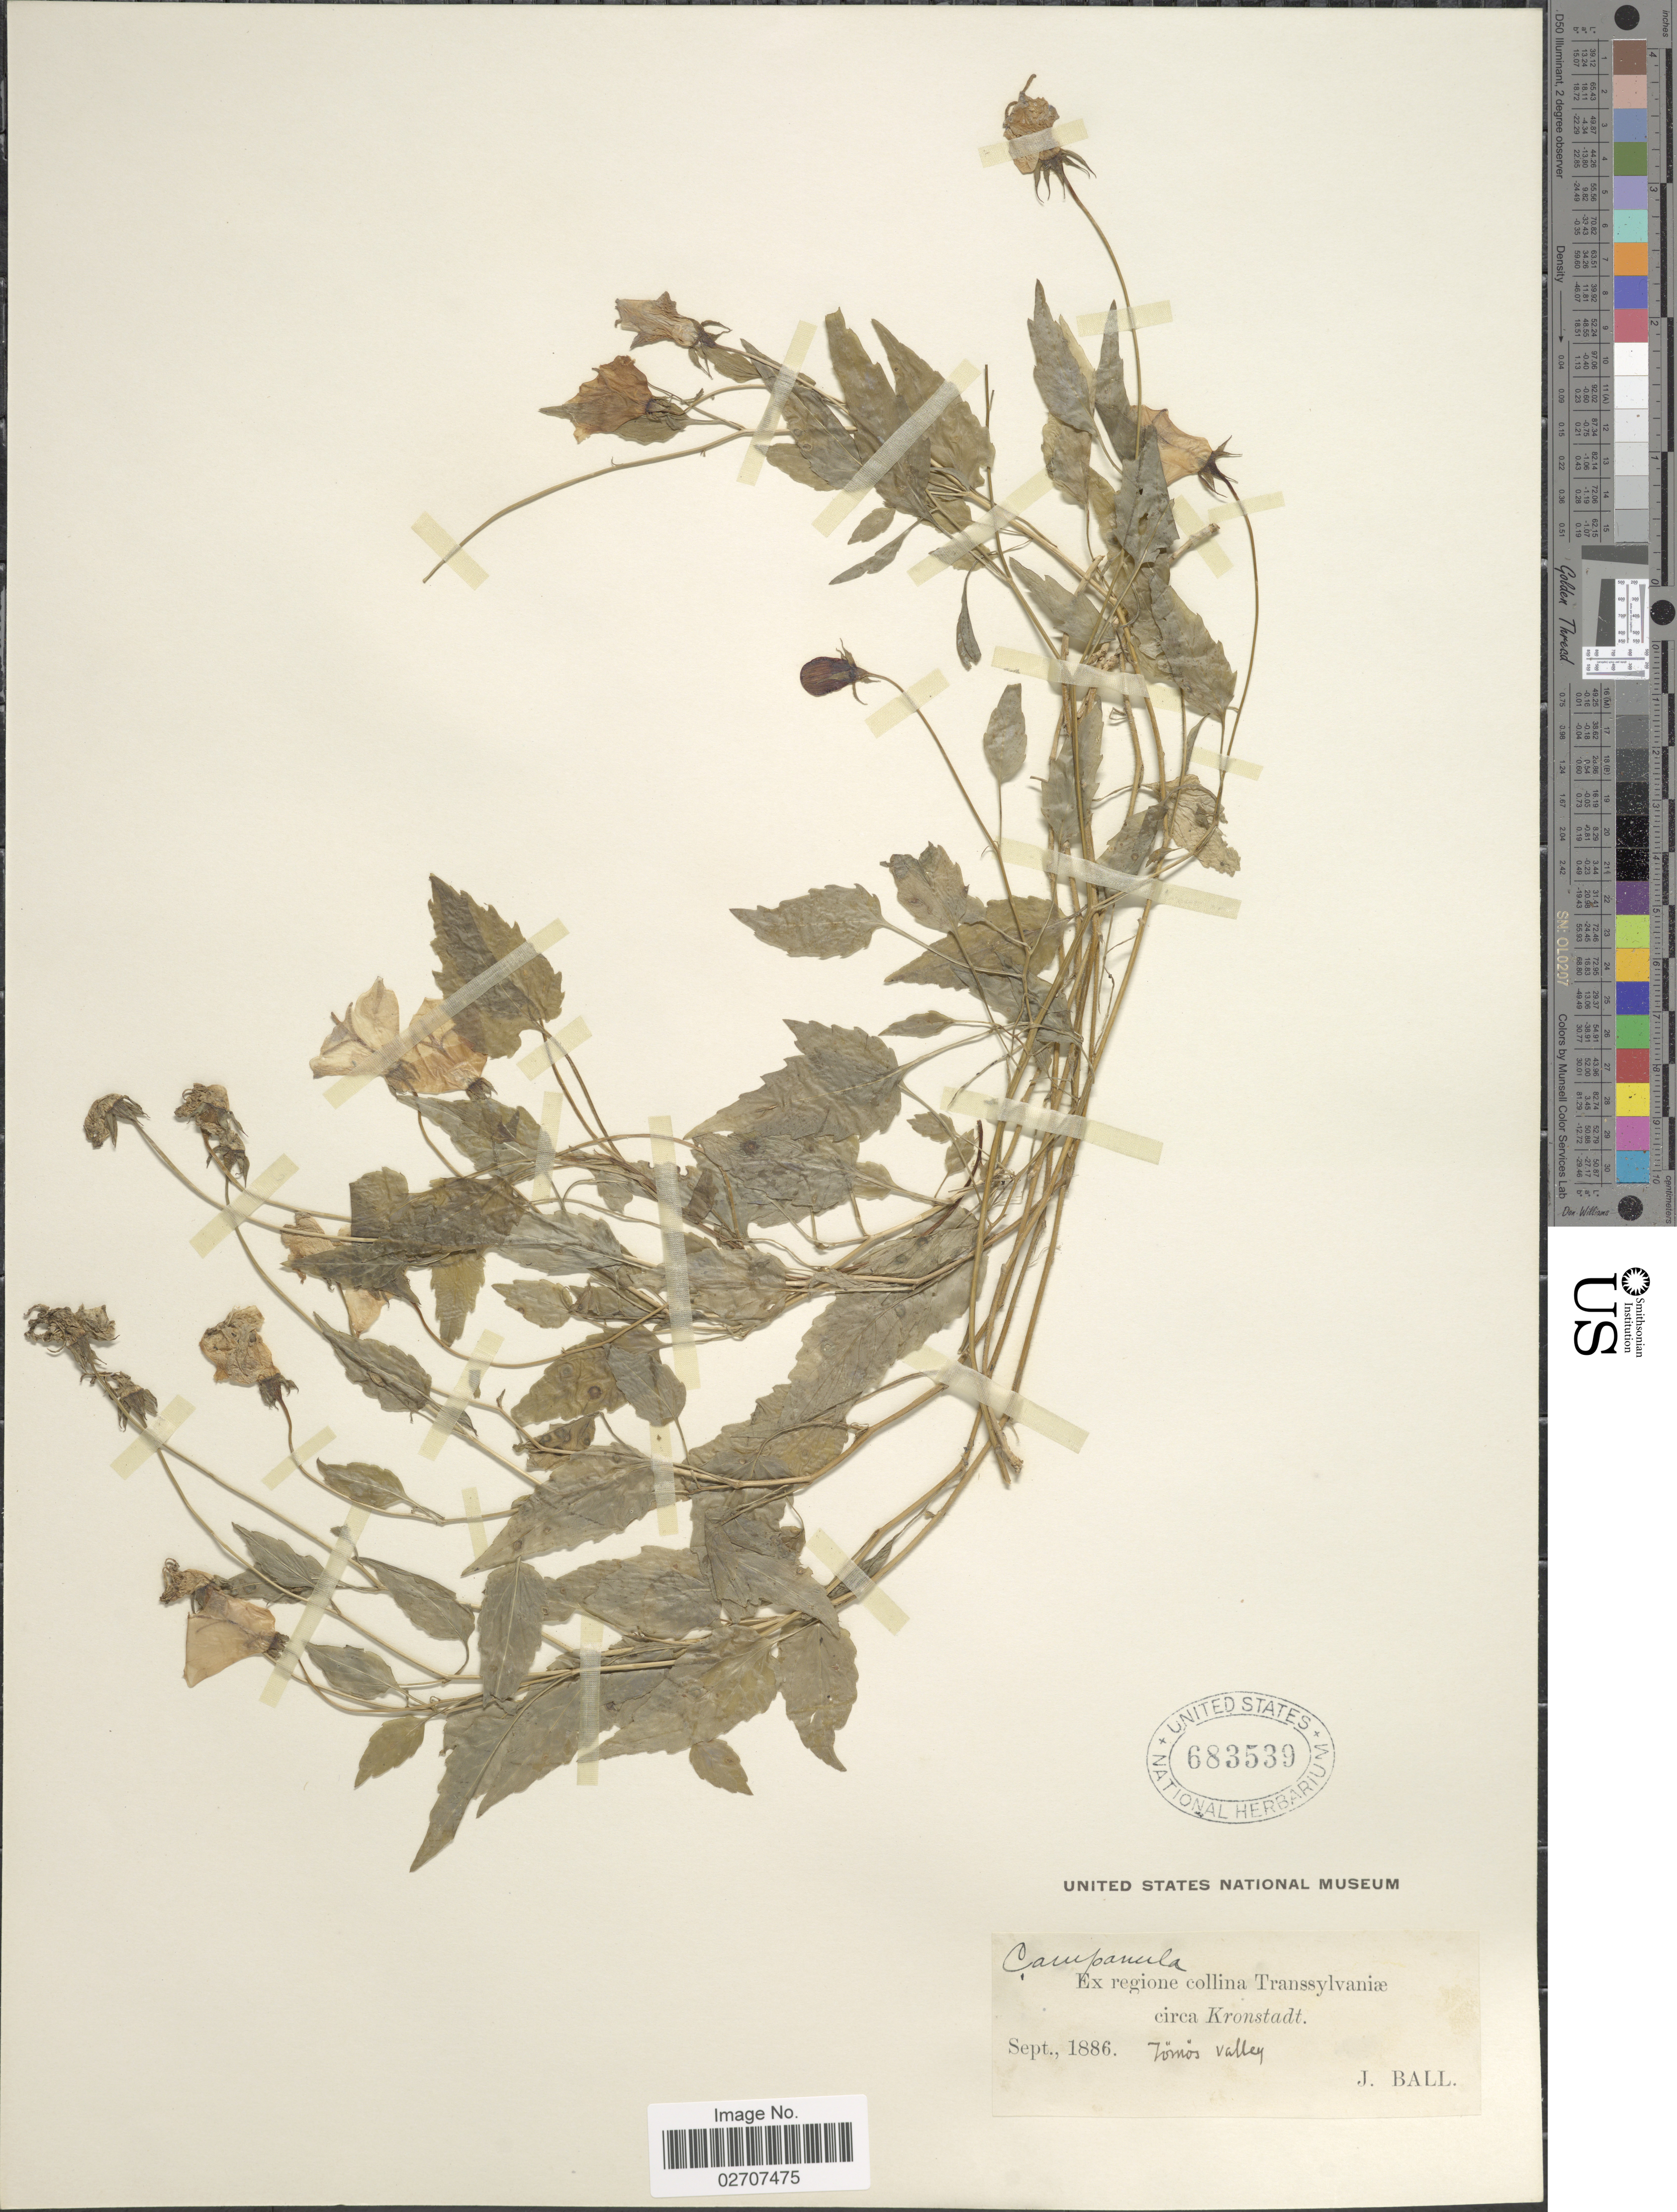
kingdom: Plantae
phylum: Tracheophyta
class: Magnoliopsida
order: Asterales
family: Campanulaceae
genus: Campanula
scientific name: Campanula carpatica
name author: Jacq.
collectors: J. Ball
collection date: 1886-09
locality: Ex regione collina Transsilvaniae circa Kronstadt, Tomos valley.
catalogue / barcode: US 683539